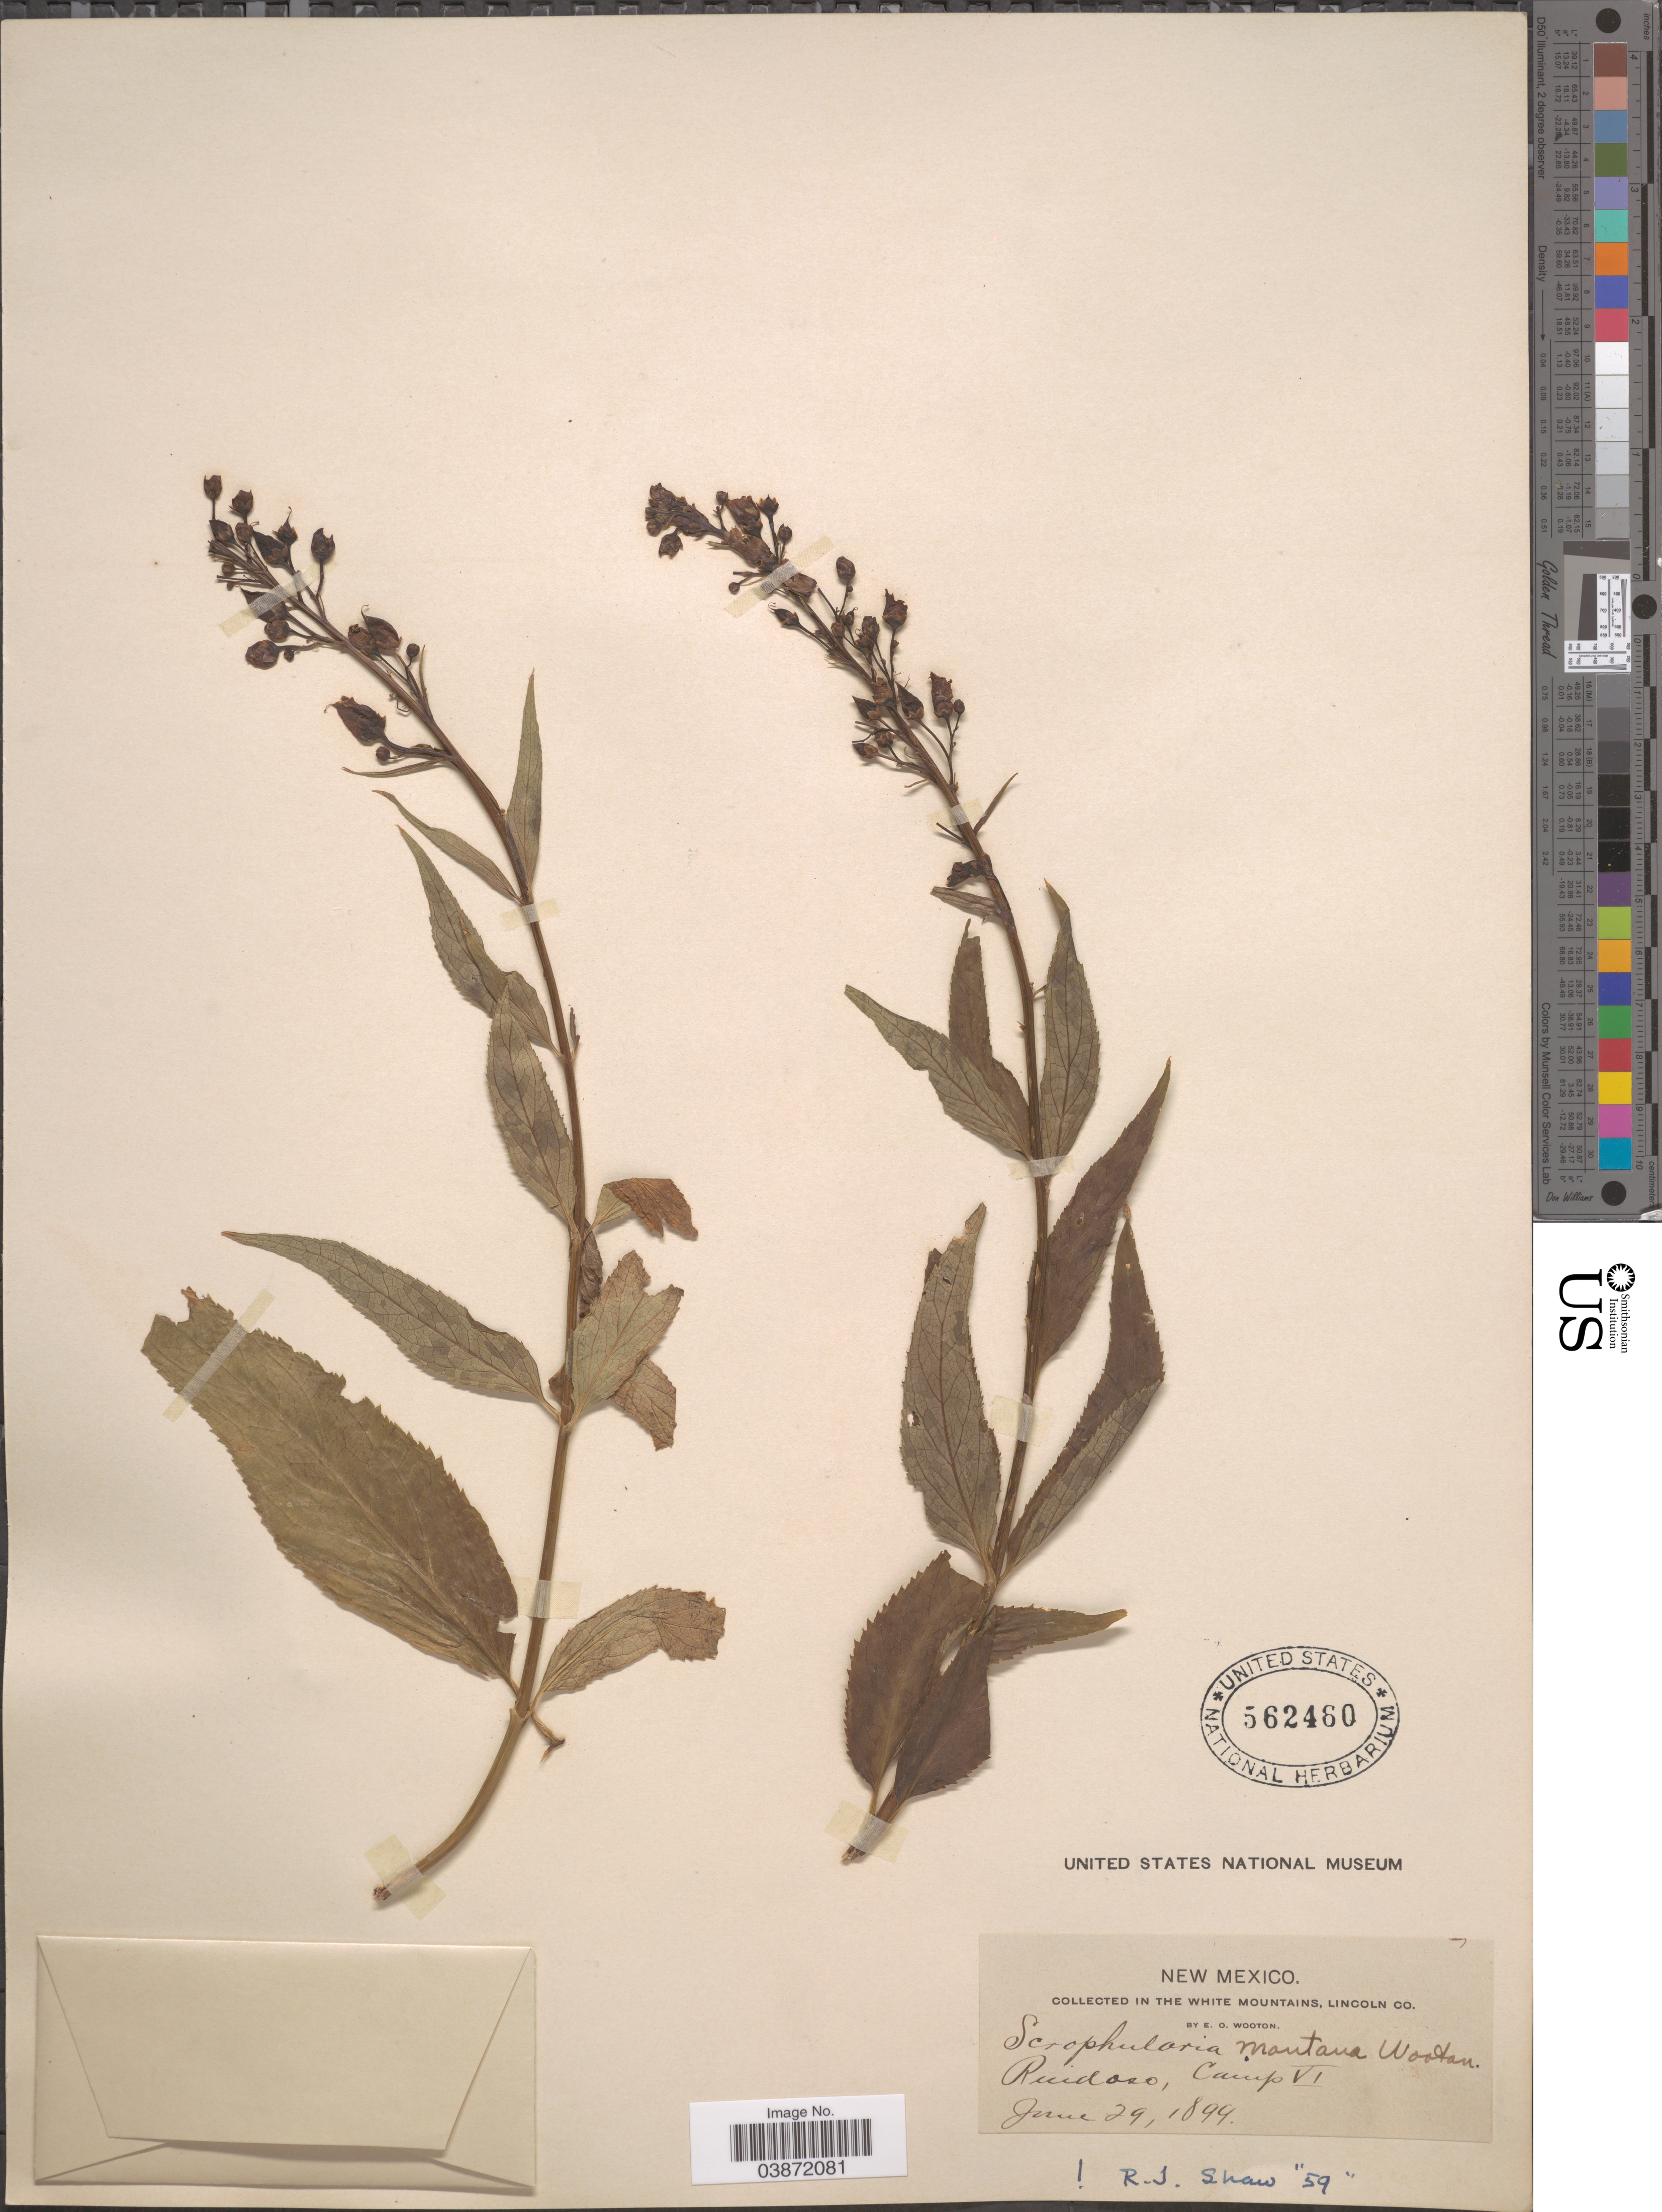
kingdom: Plantae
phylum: Tracheophyta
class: Magnoliopsida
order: Lamiales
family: Scrophulariaceae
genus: Scrophularia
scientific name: Scrophularia montana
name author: Wooton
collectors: E. O. Wooton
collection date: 1899-06-29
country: United States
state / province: New Mexico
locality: In the White Mountains, Lincoln Co. Ruidoso, Camp VI.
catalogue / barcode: US 562460